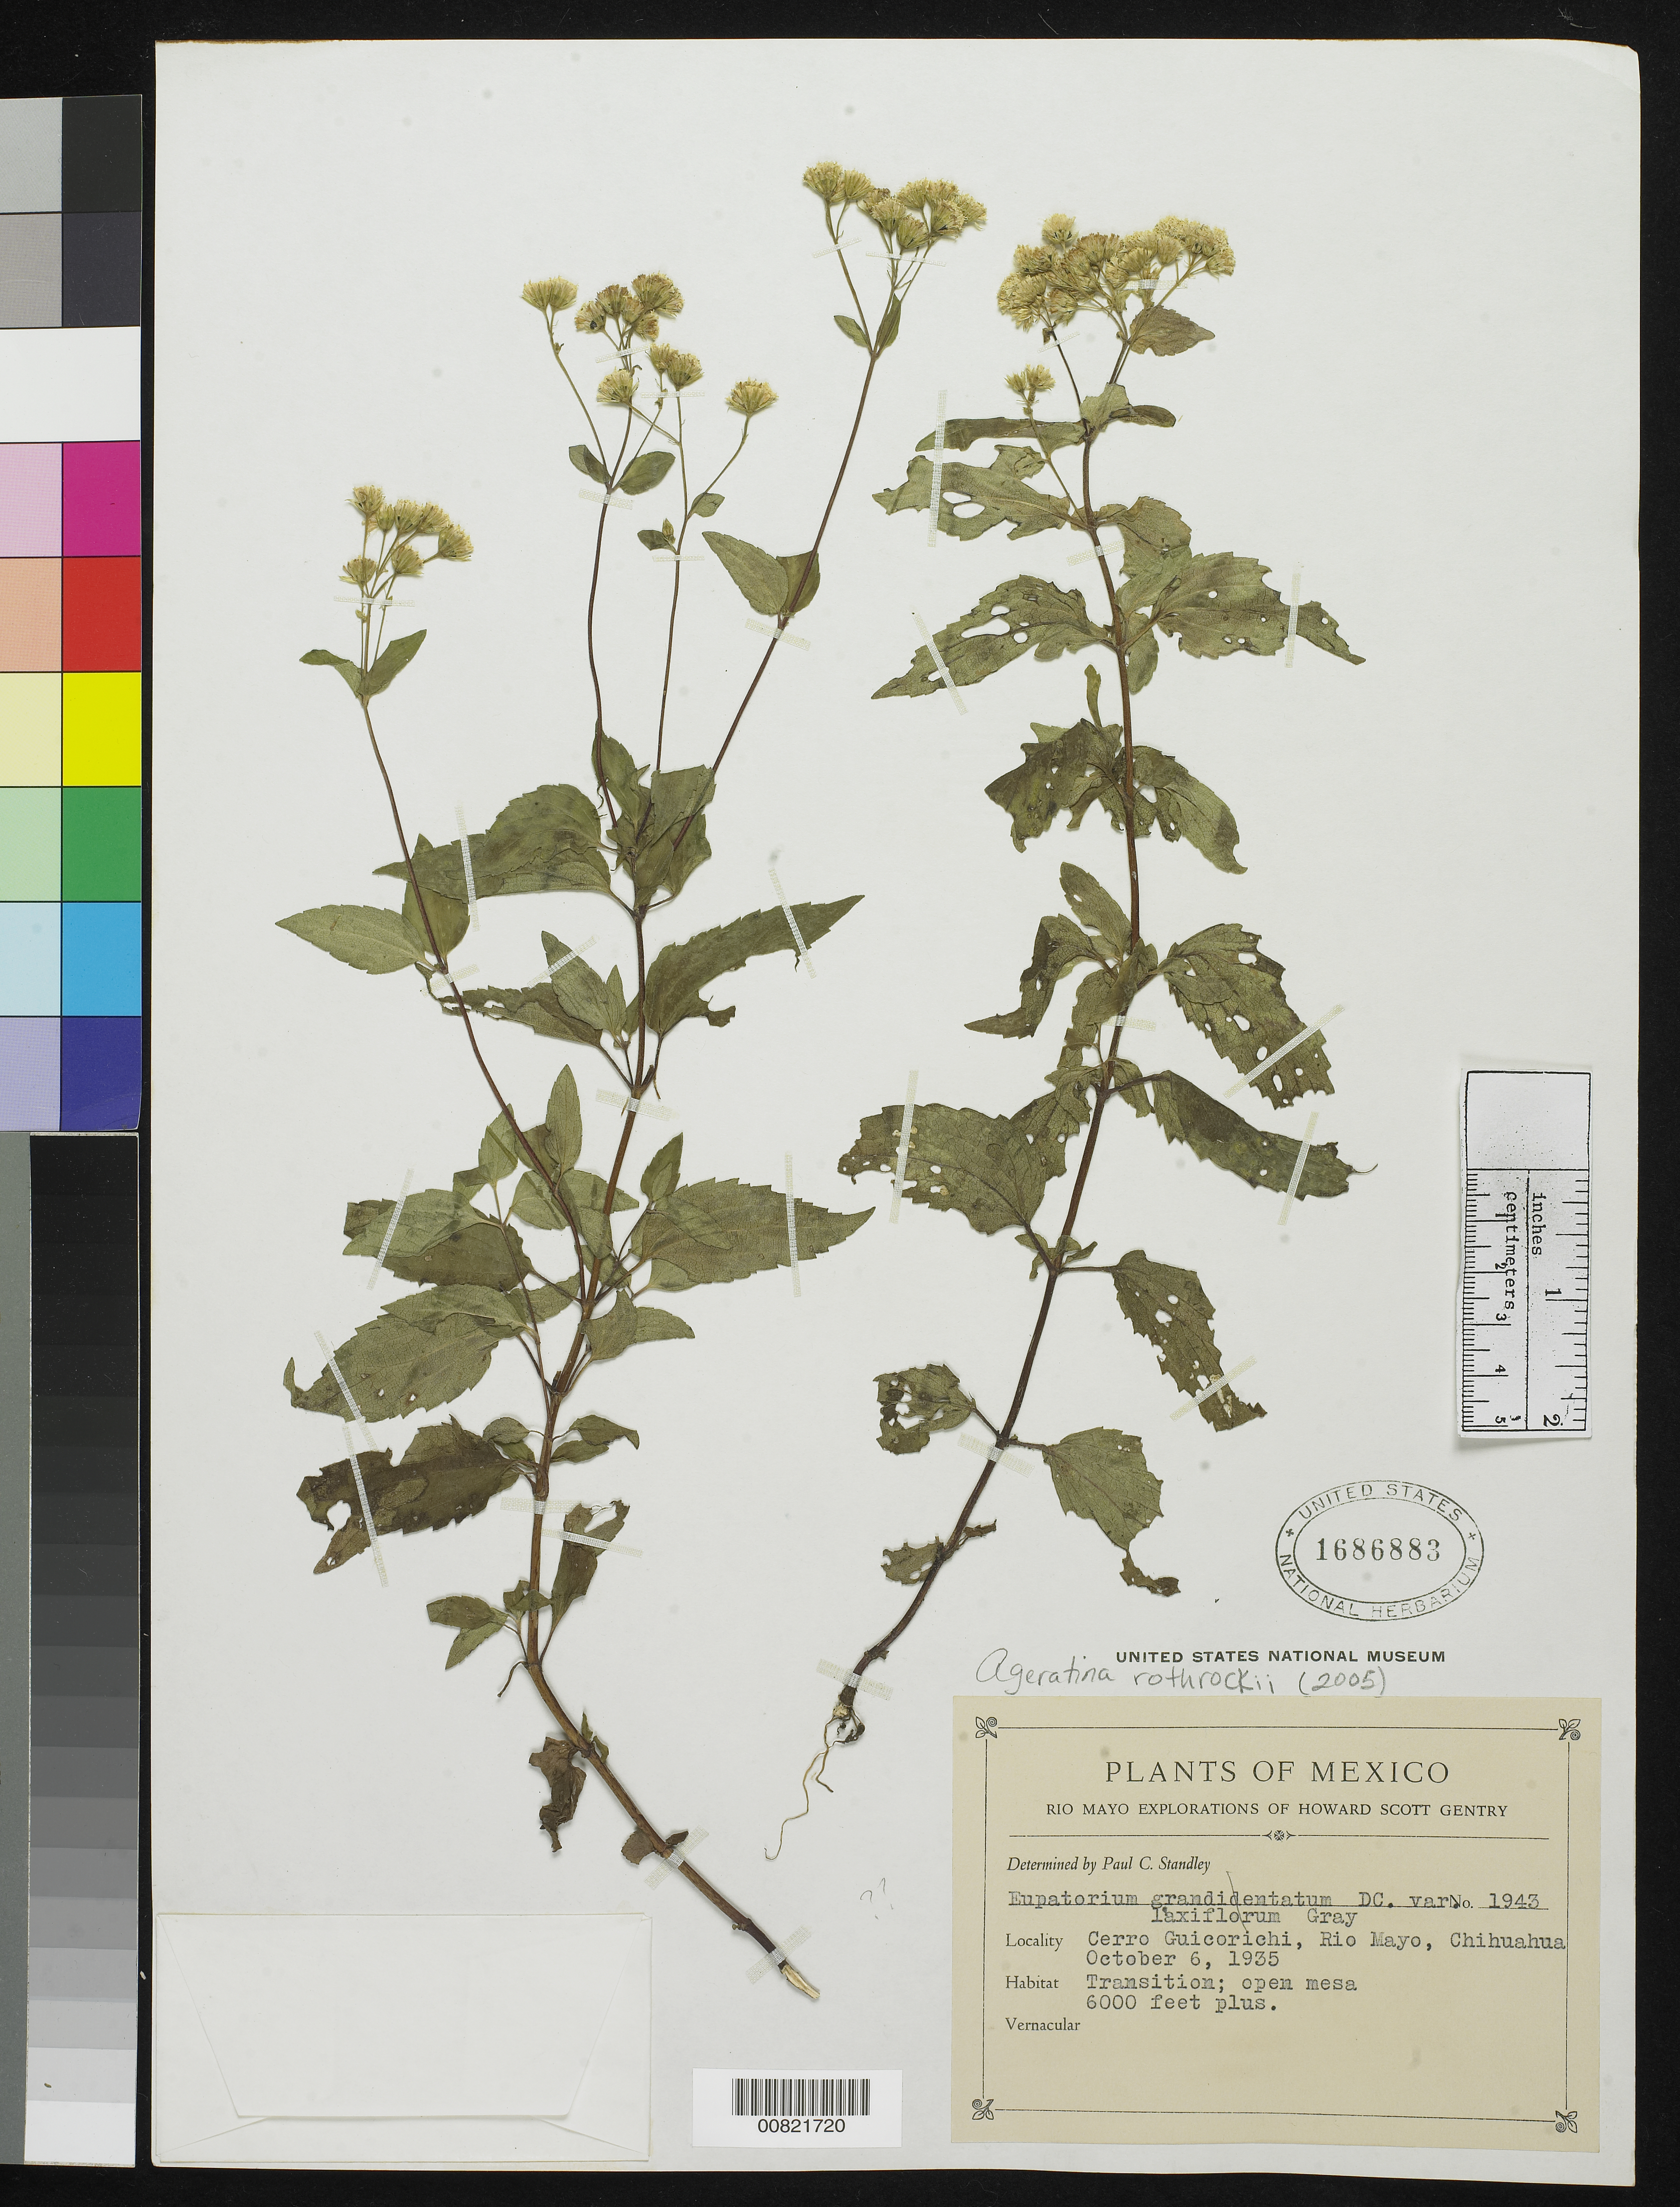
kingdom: Plantae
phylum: Tracheophyta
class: Magnoliopsida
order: Asterales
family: Asteraceae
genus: Ageratina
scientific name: Ageratina rothrockii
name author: (A. Gray) R.M. King & H. Rob.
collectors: H. S. Gentry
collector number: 1943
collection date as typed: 06 Oct 1935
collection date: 1935-10-06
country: Mexico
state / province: Chihuahua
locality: Cerro Guicorichi, Rio Mayo, Chihuahua.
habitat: Transition; open mesa.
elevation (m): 1829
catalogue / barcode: US 1686883